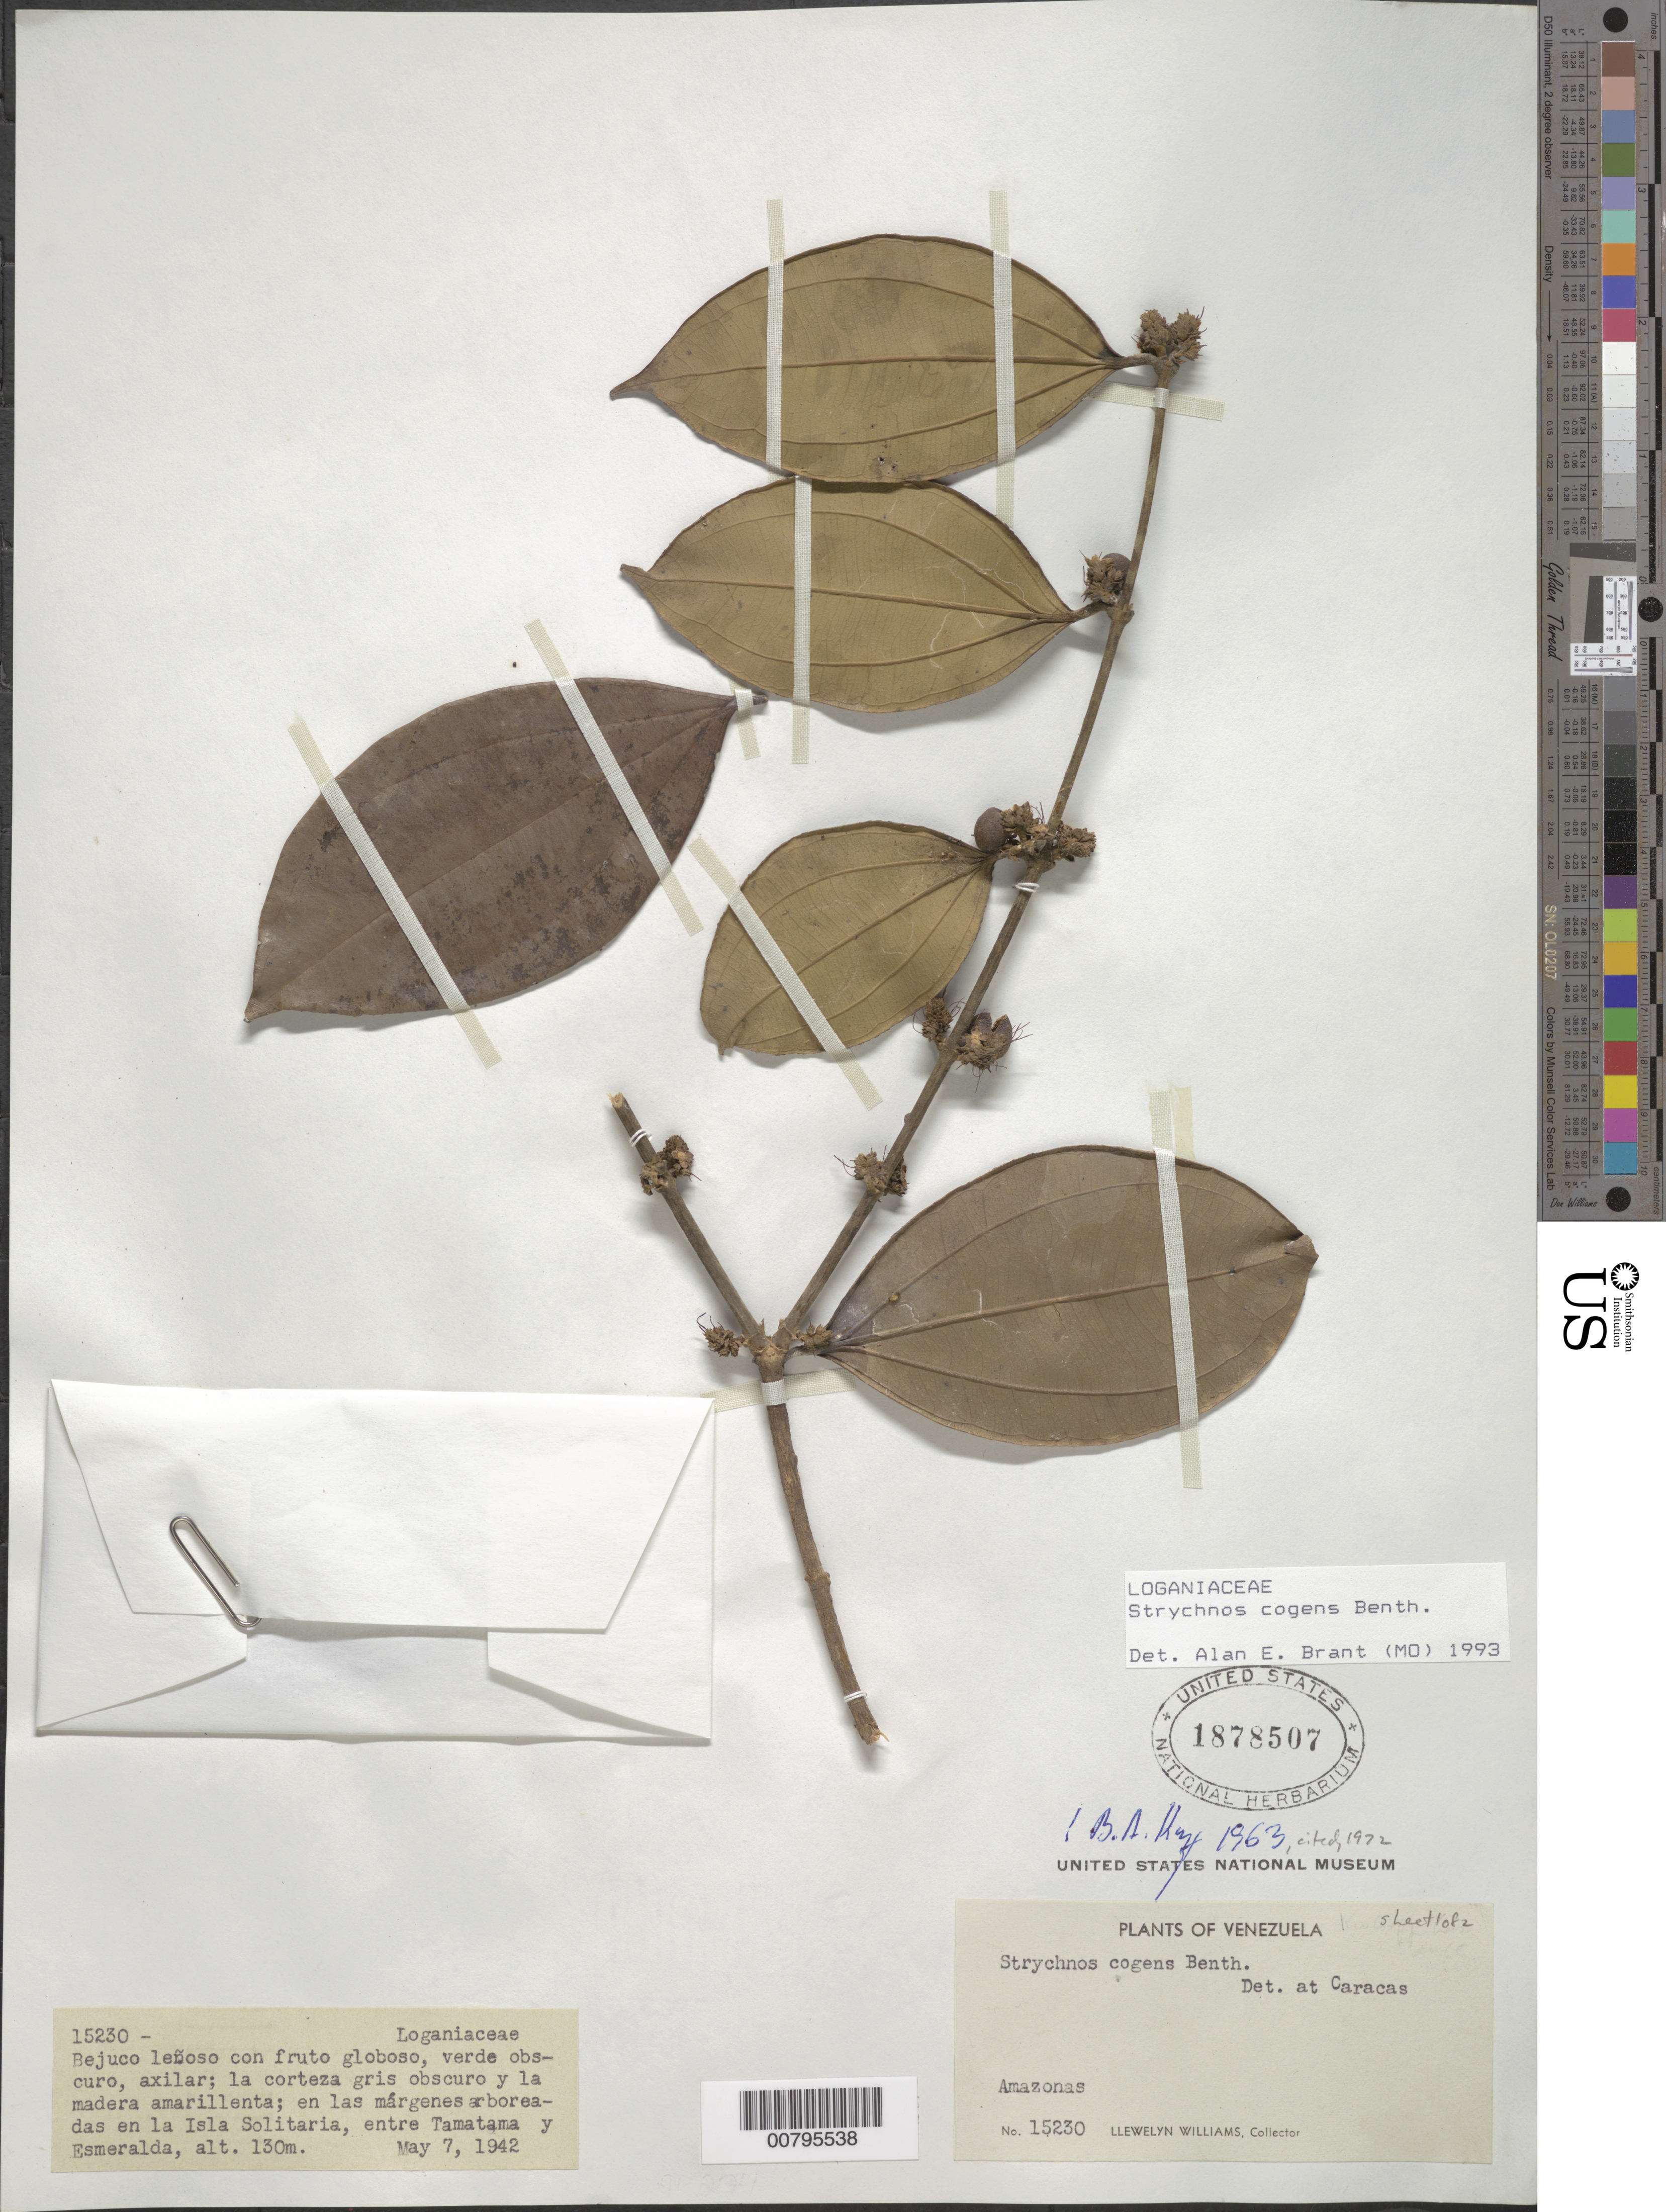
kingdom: Plantae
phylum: Tracheophyta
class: Magnoliopsida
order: Gentianales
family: Loganiaceae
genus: Strychnos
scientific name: Strychnos cogens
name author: Benth.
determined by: Brant, A. E.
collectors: Ll. Williams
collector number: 15230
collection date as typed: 7-May-42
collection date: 1942-05-07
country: Venezuela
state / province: Amazonas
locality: Isla Solitaria, entre Tamatama y Esmeralda, Alto Orinoco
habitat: Margenes arboreadas en la isla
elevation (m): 130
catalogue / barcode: US 1878507